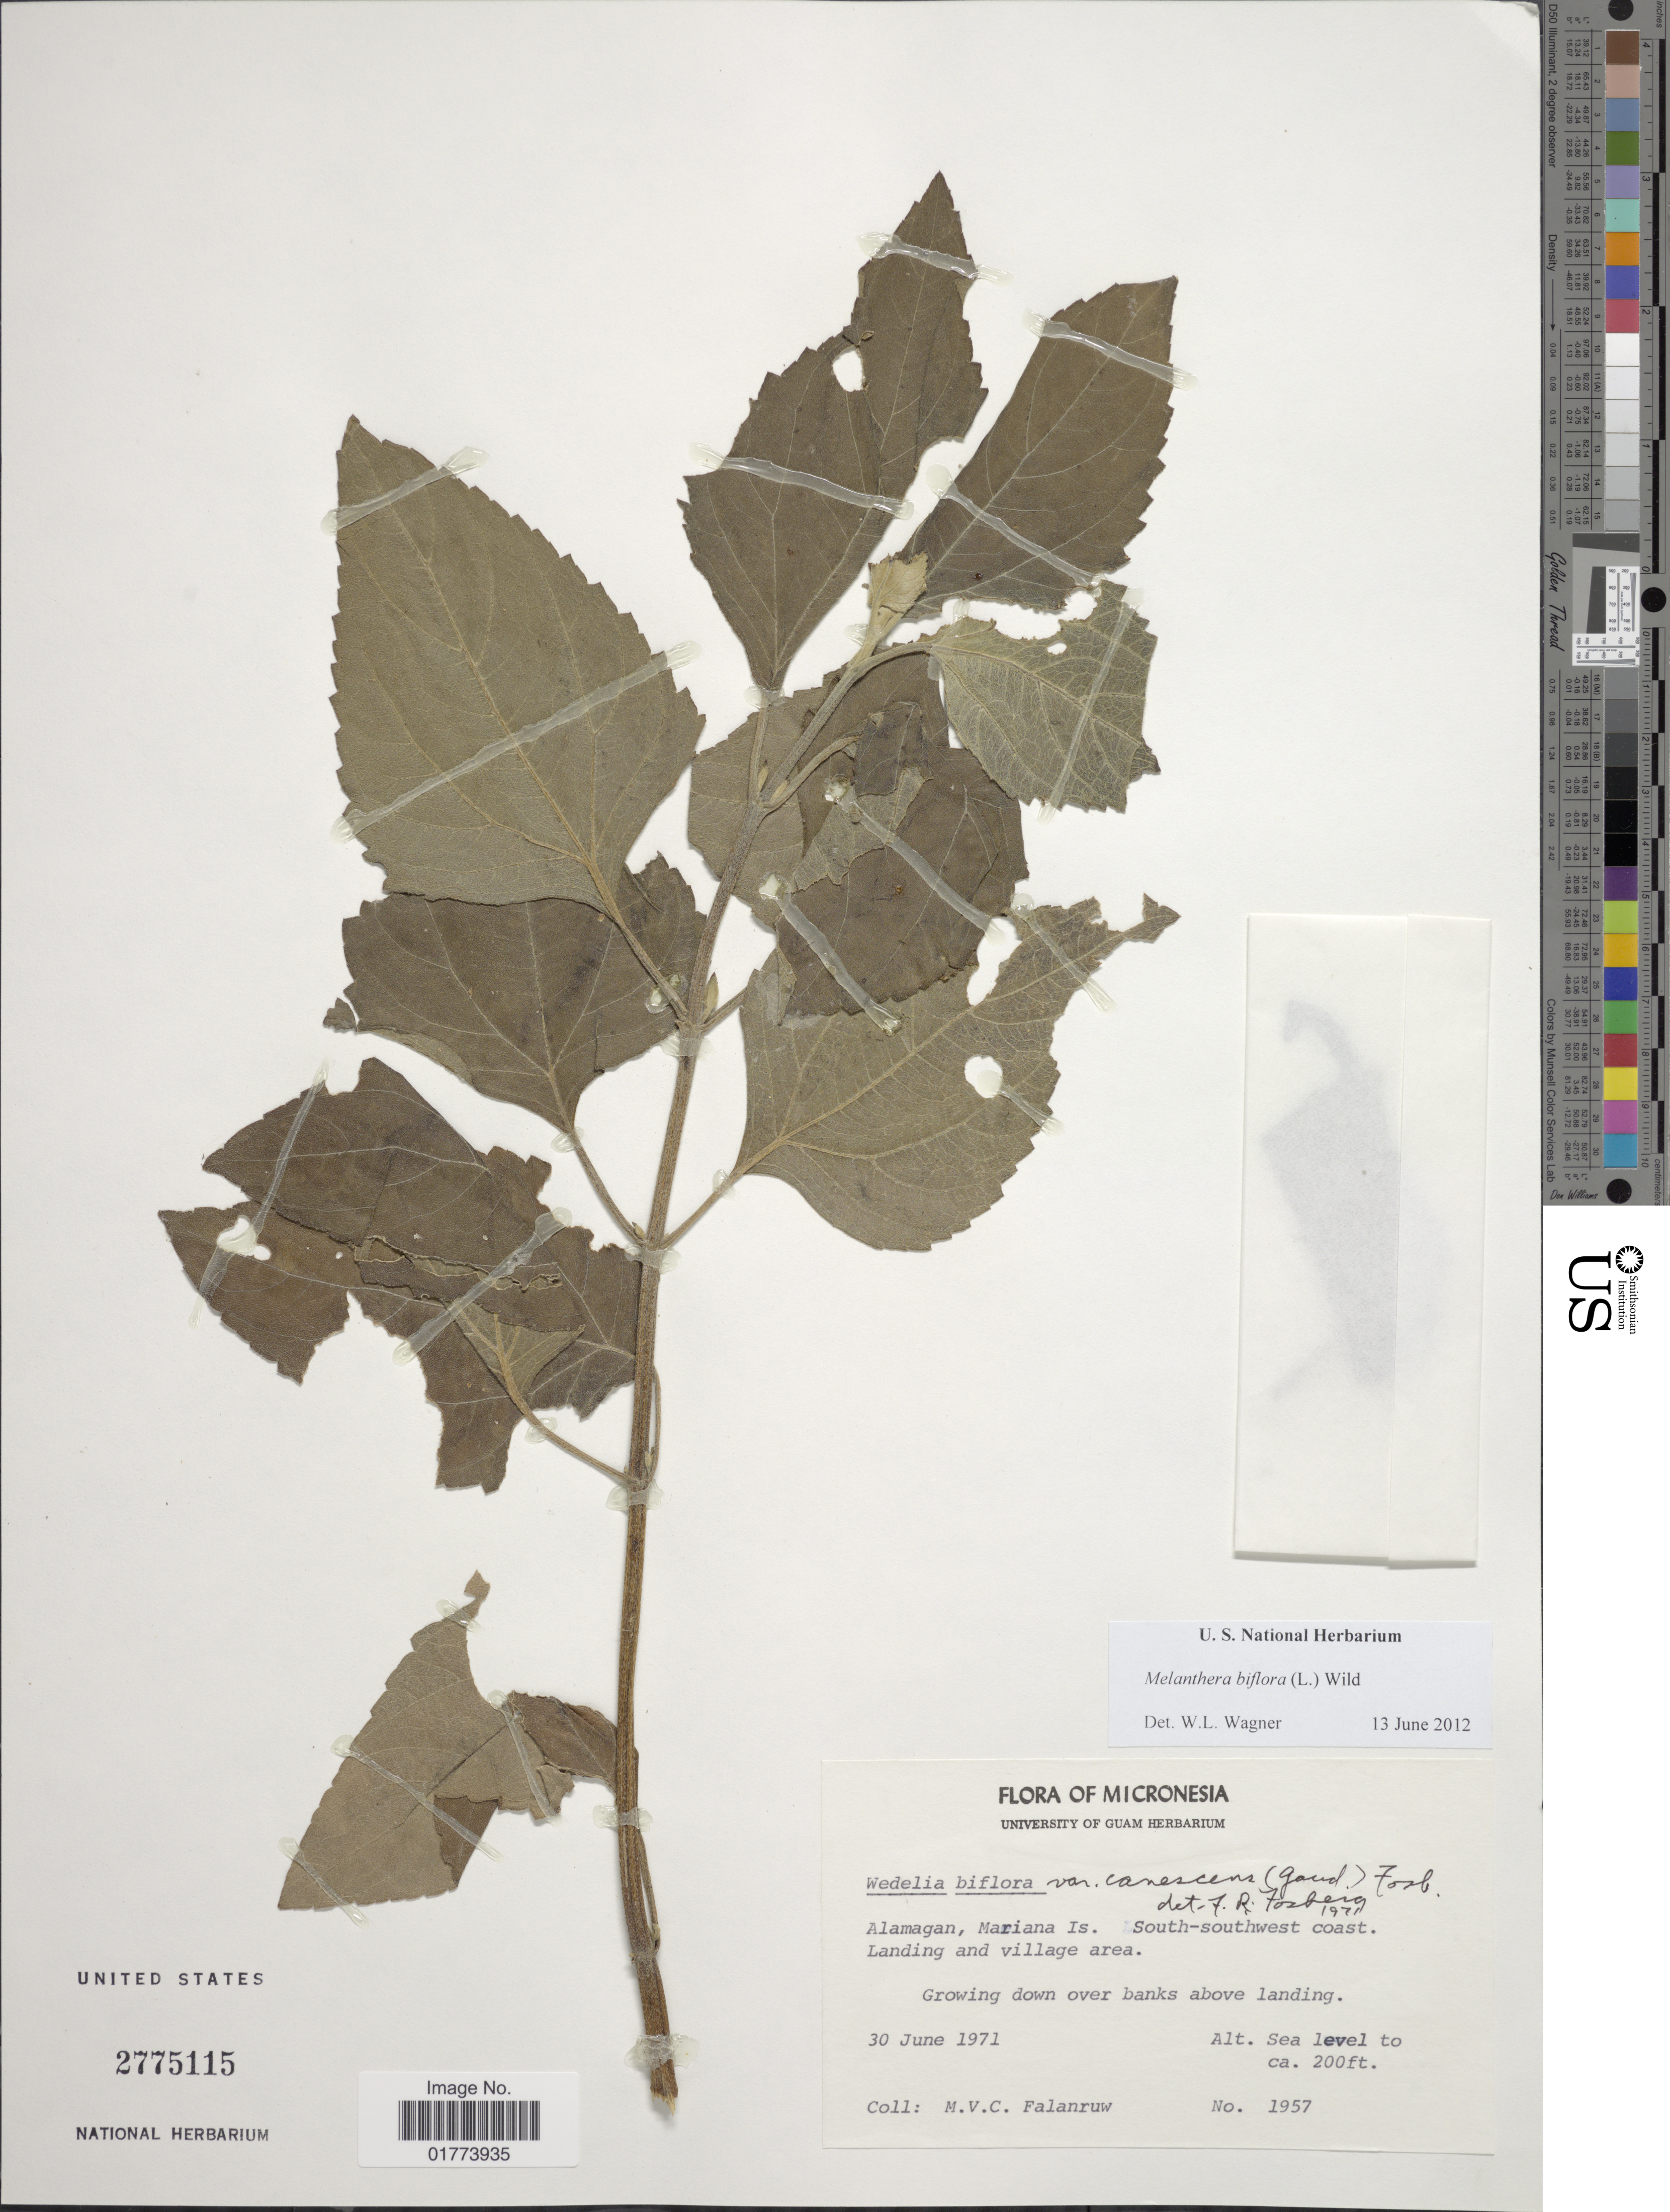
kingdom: Plantae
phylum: Tracheophyta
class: Magnoliopsida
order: Asterales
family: Asteraceae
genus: Wollastonia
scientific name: Wollastonia uniflora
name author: (Willd.) Orchard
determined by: Wagner, W. L., (BOT), Smithsonian Institution - National Museum of Natural History (UNITED STATES)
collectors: M. V. Falanruw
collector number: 1957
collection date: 1971-06-30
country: Northern Mariana Islands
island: Alamagan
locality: Alamagan, Mariana Is. South-southwest coast, landing and village area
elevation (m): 61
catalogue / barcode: US 2775115